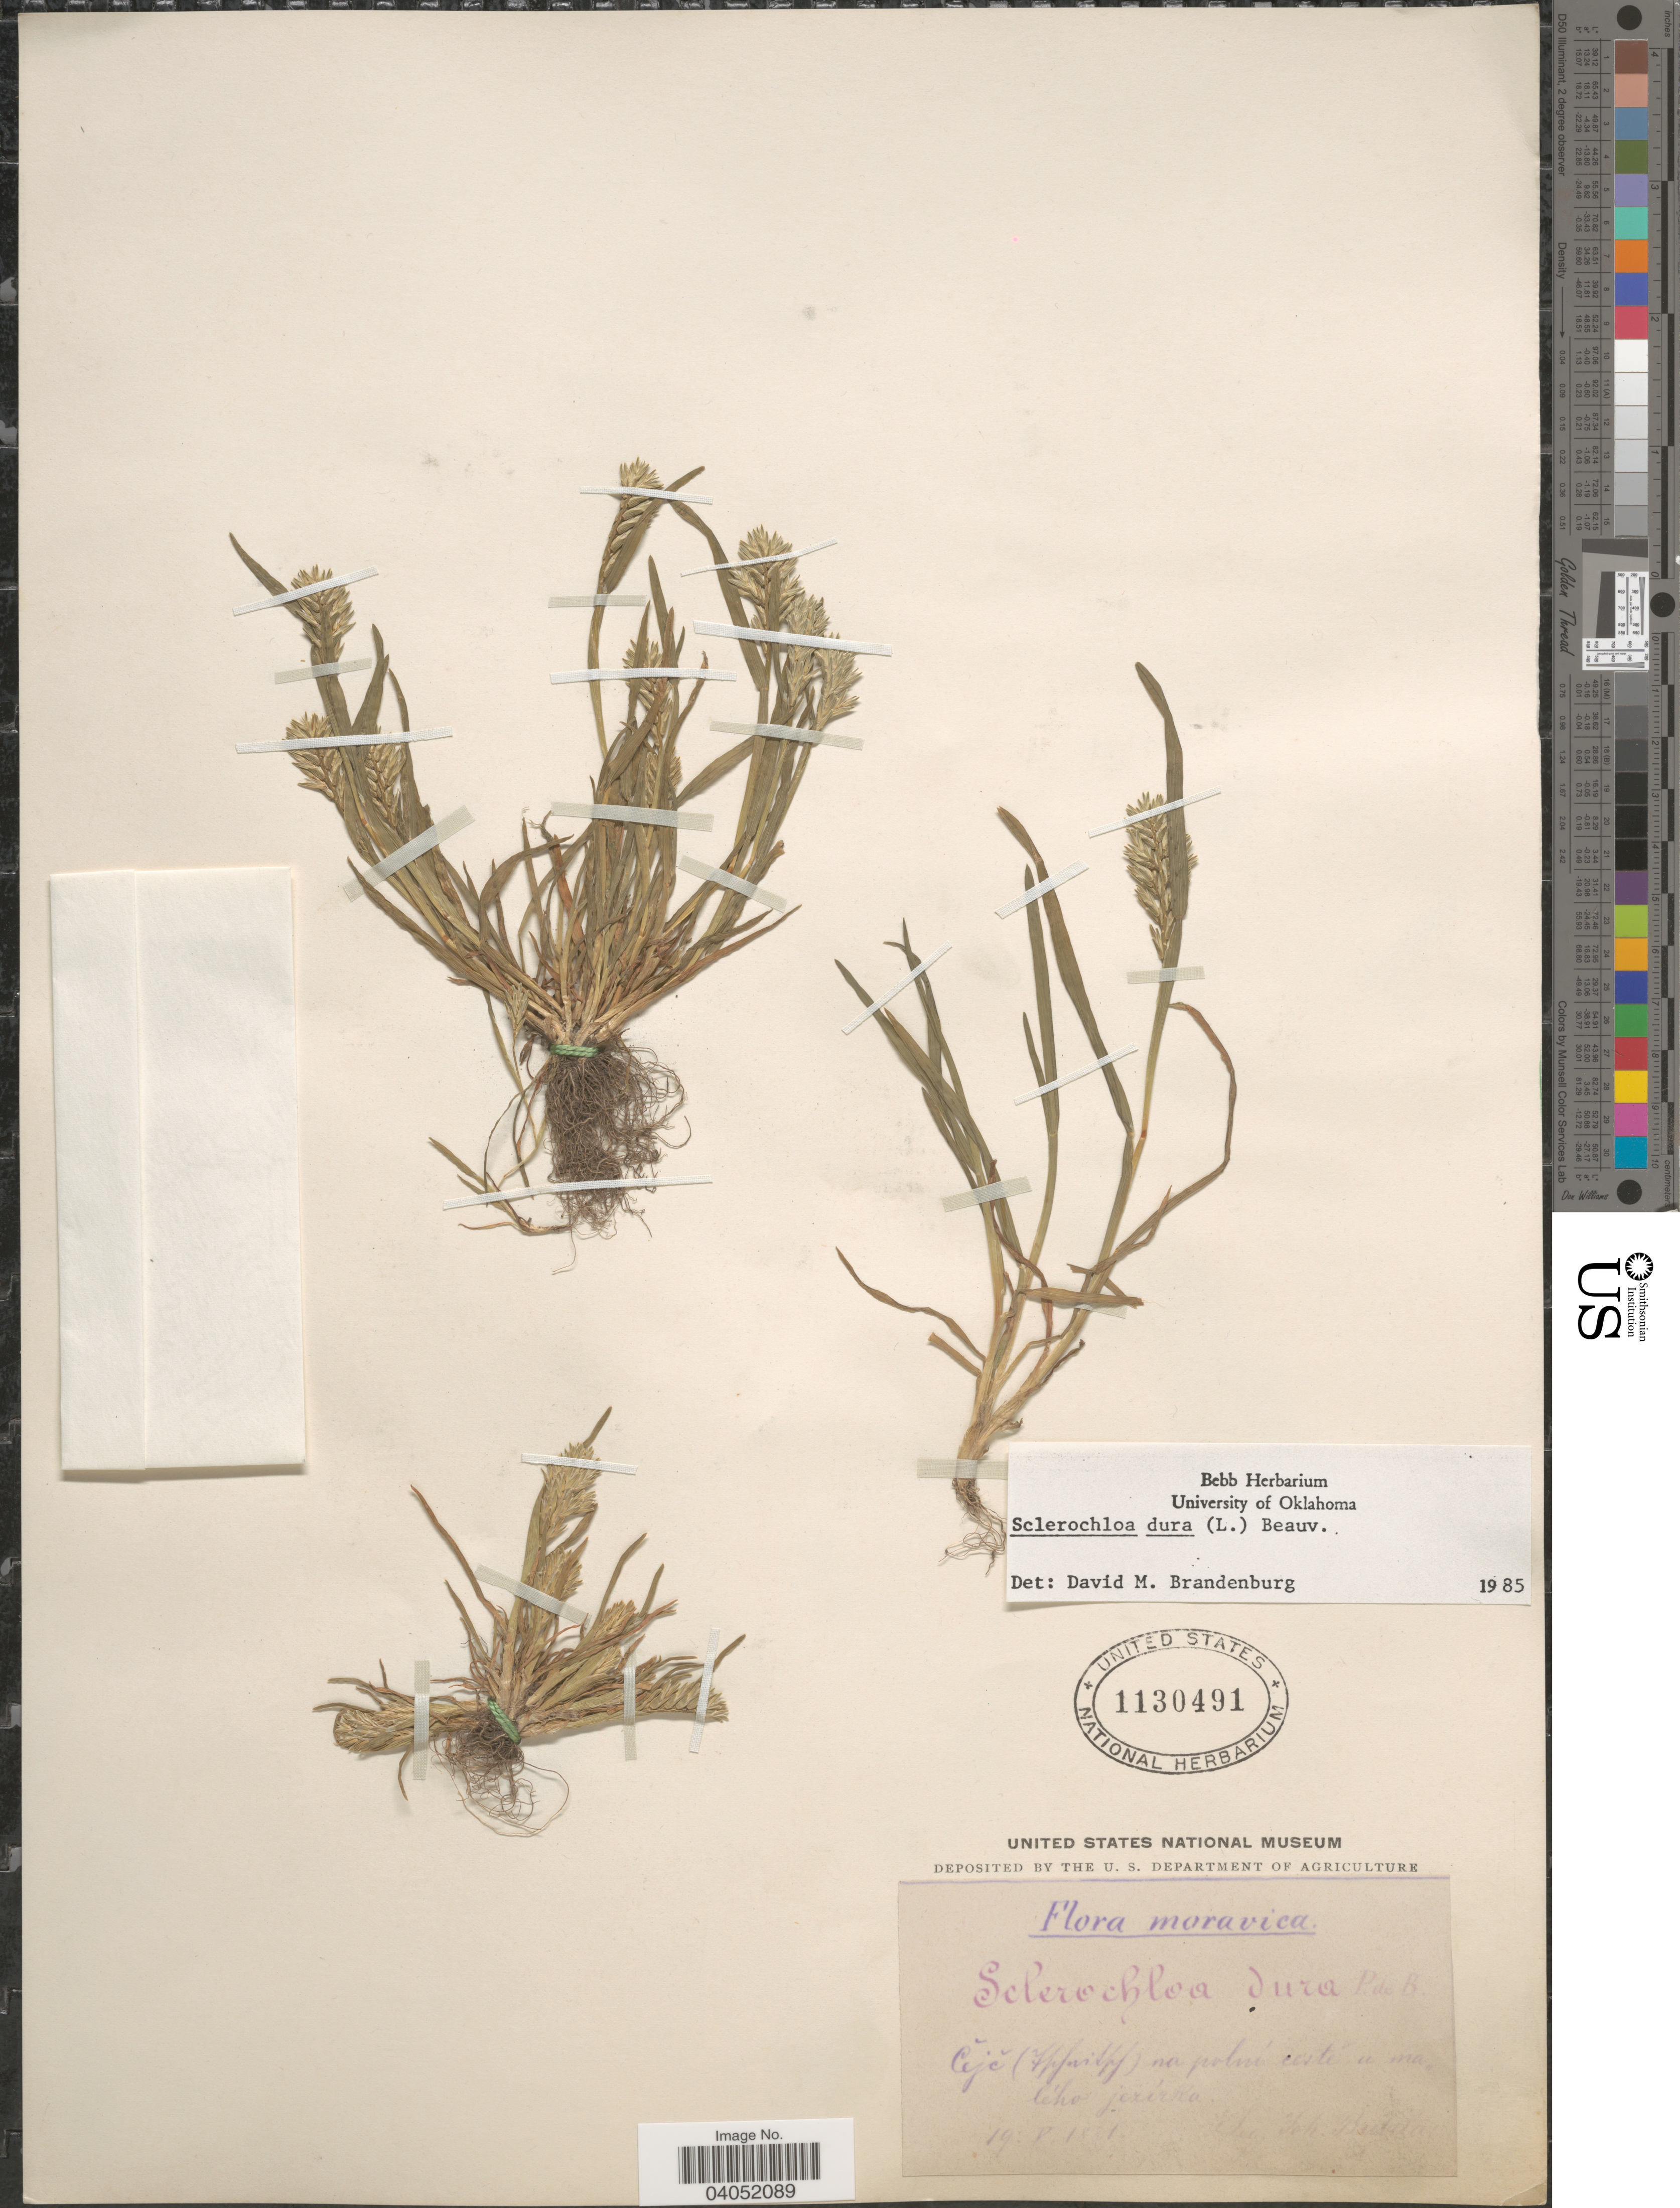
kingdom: Plantae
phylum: Tracheophyta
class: Liliopsida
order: Poales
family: Poaceae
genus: Sclerochloa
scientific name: Sclerochloa dura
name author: (L.) P. Beauv.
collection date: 1881-08-19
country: Czechia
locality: Moravica. [illegible text].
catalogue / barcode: US 1130491